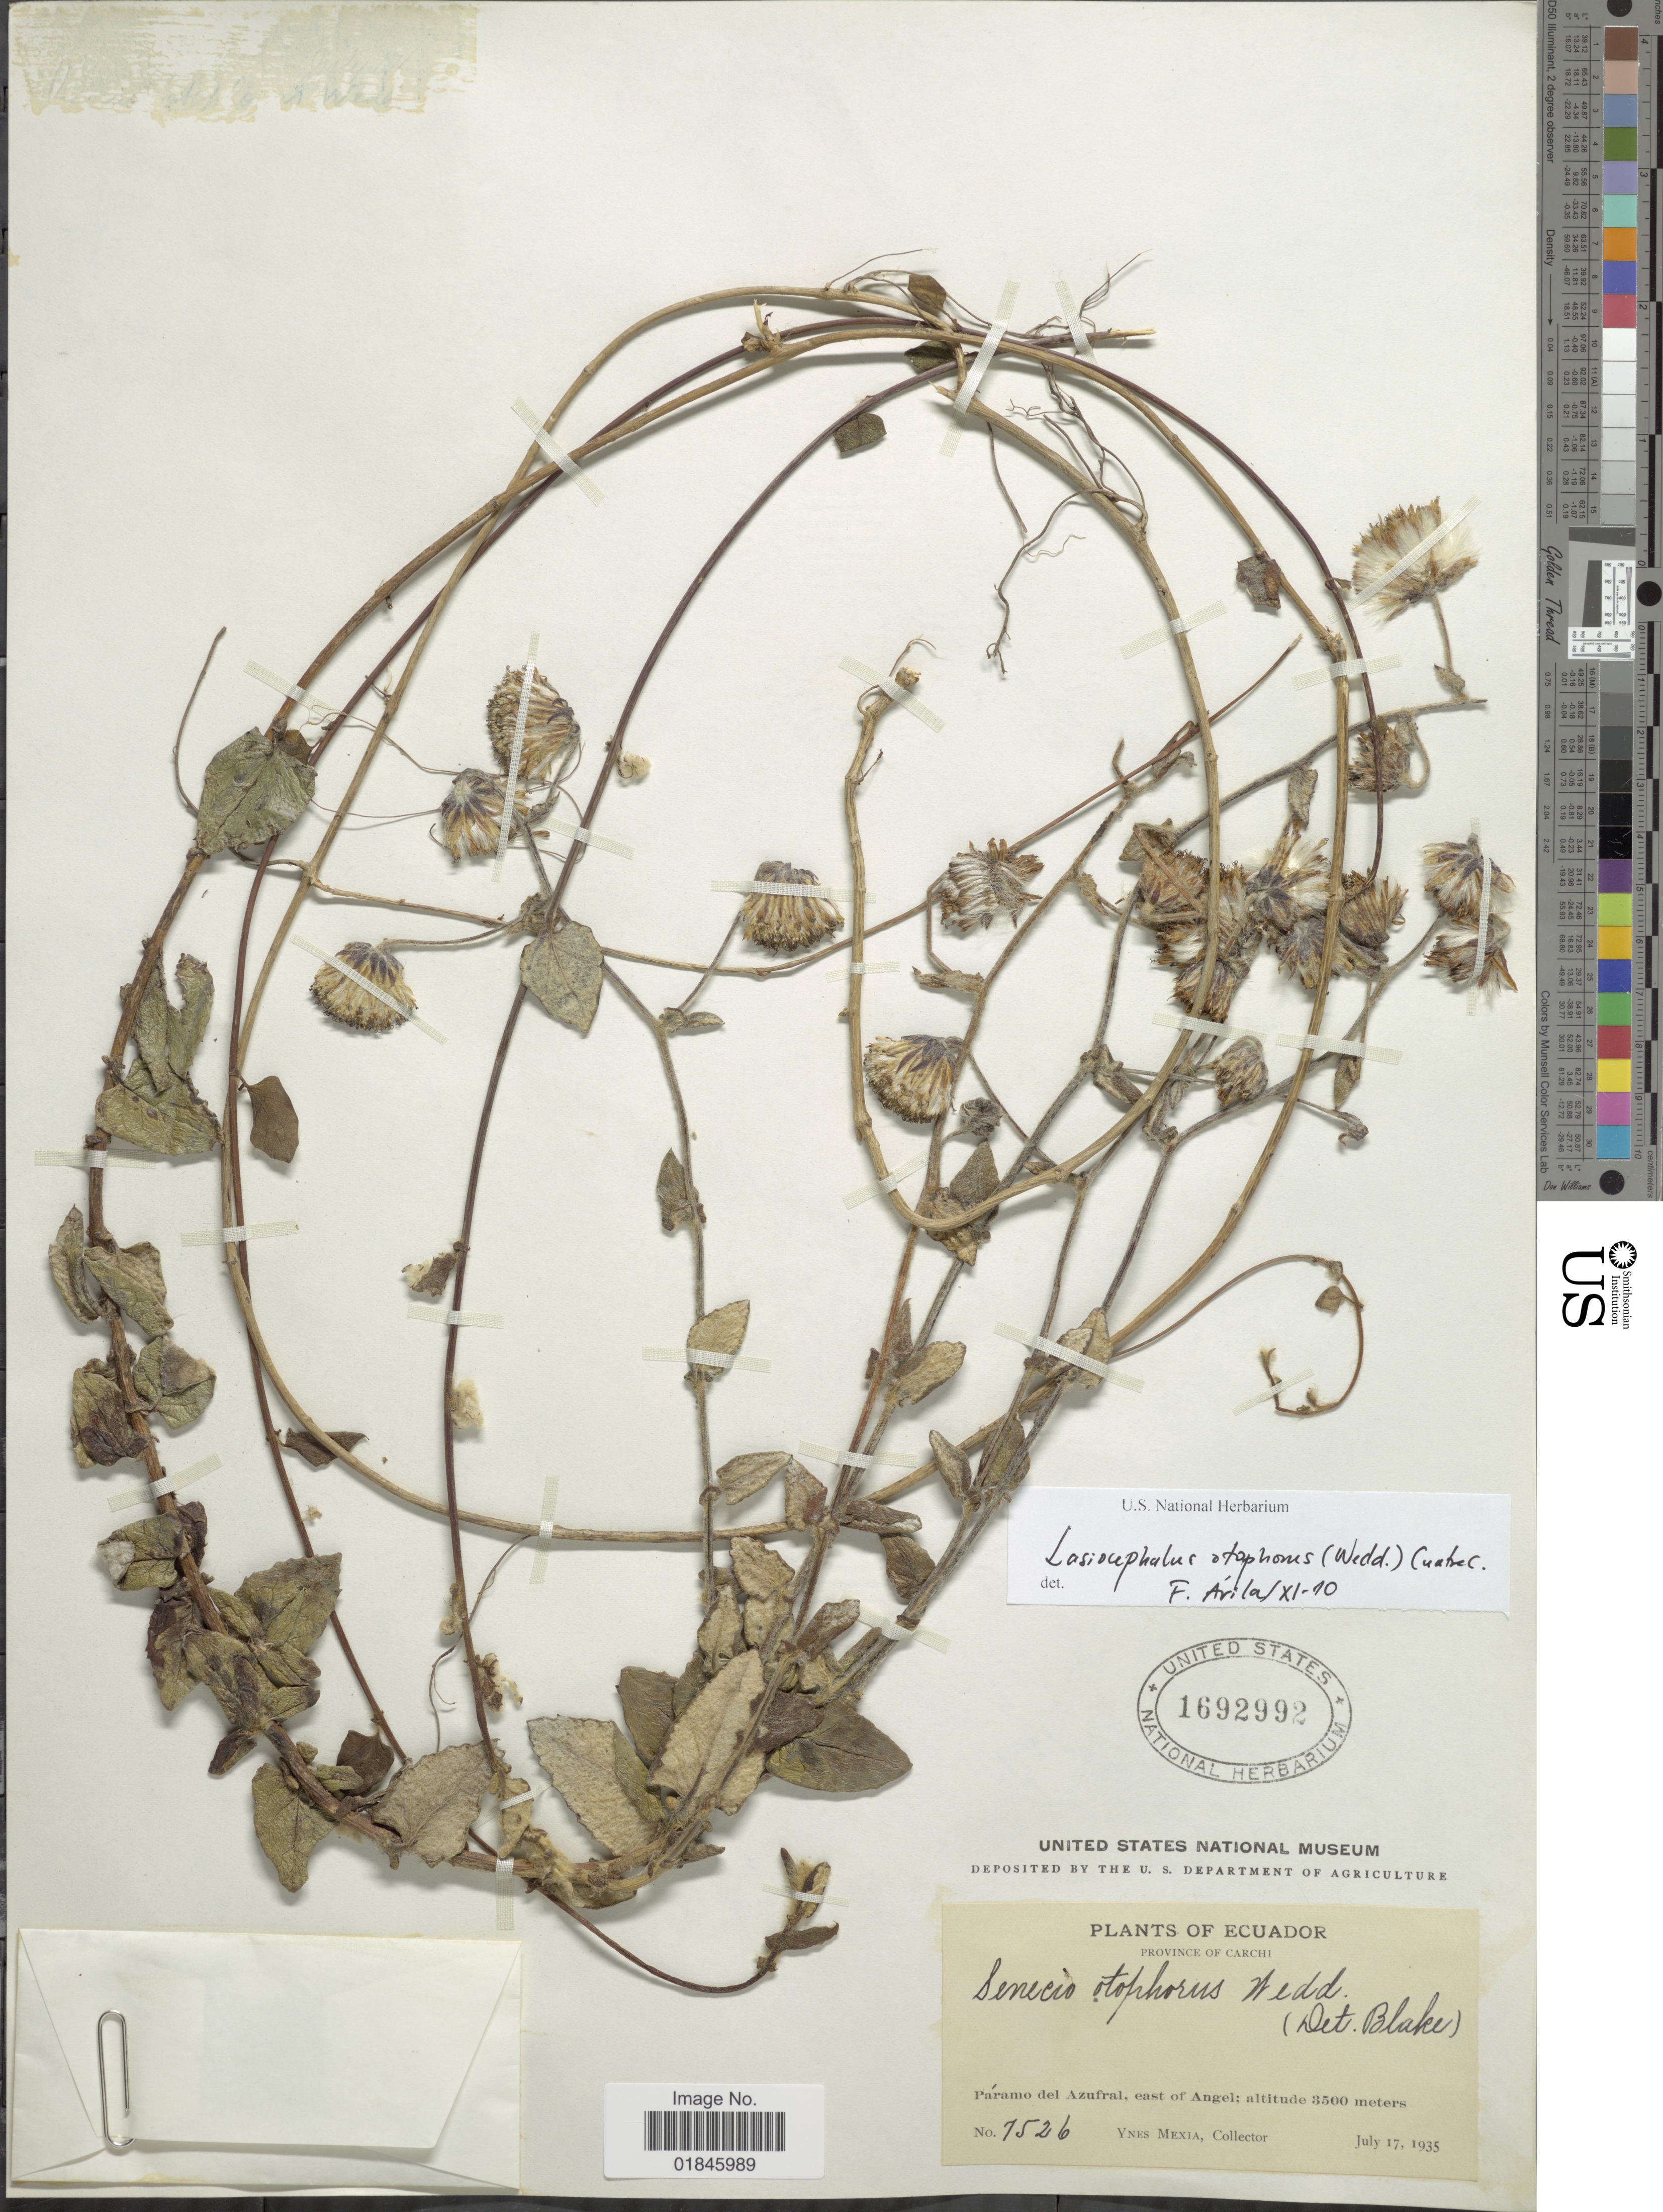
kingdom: Plantae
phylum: Tracheophyta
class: Magnoliopsida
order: Asterales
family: Asteraceae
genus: Senecio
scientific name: Senecio otophorus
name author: Wedd.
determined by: Salomon, Luciana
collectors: Y. Mexia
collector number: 7526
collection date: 1935-07-17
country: Ecuador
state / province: Carchi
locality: Province of Carchi, Paramo del azufral, east of Angel.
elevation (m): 3500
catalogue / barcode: US 1692992